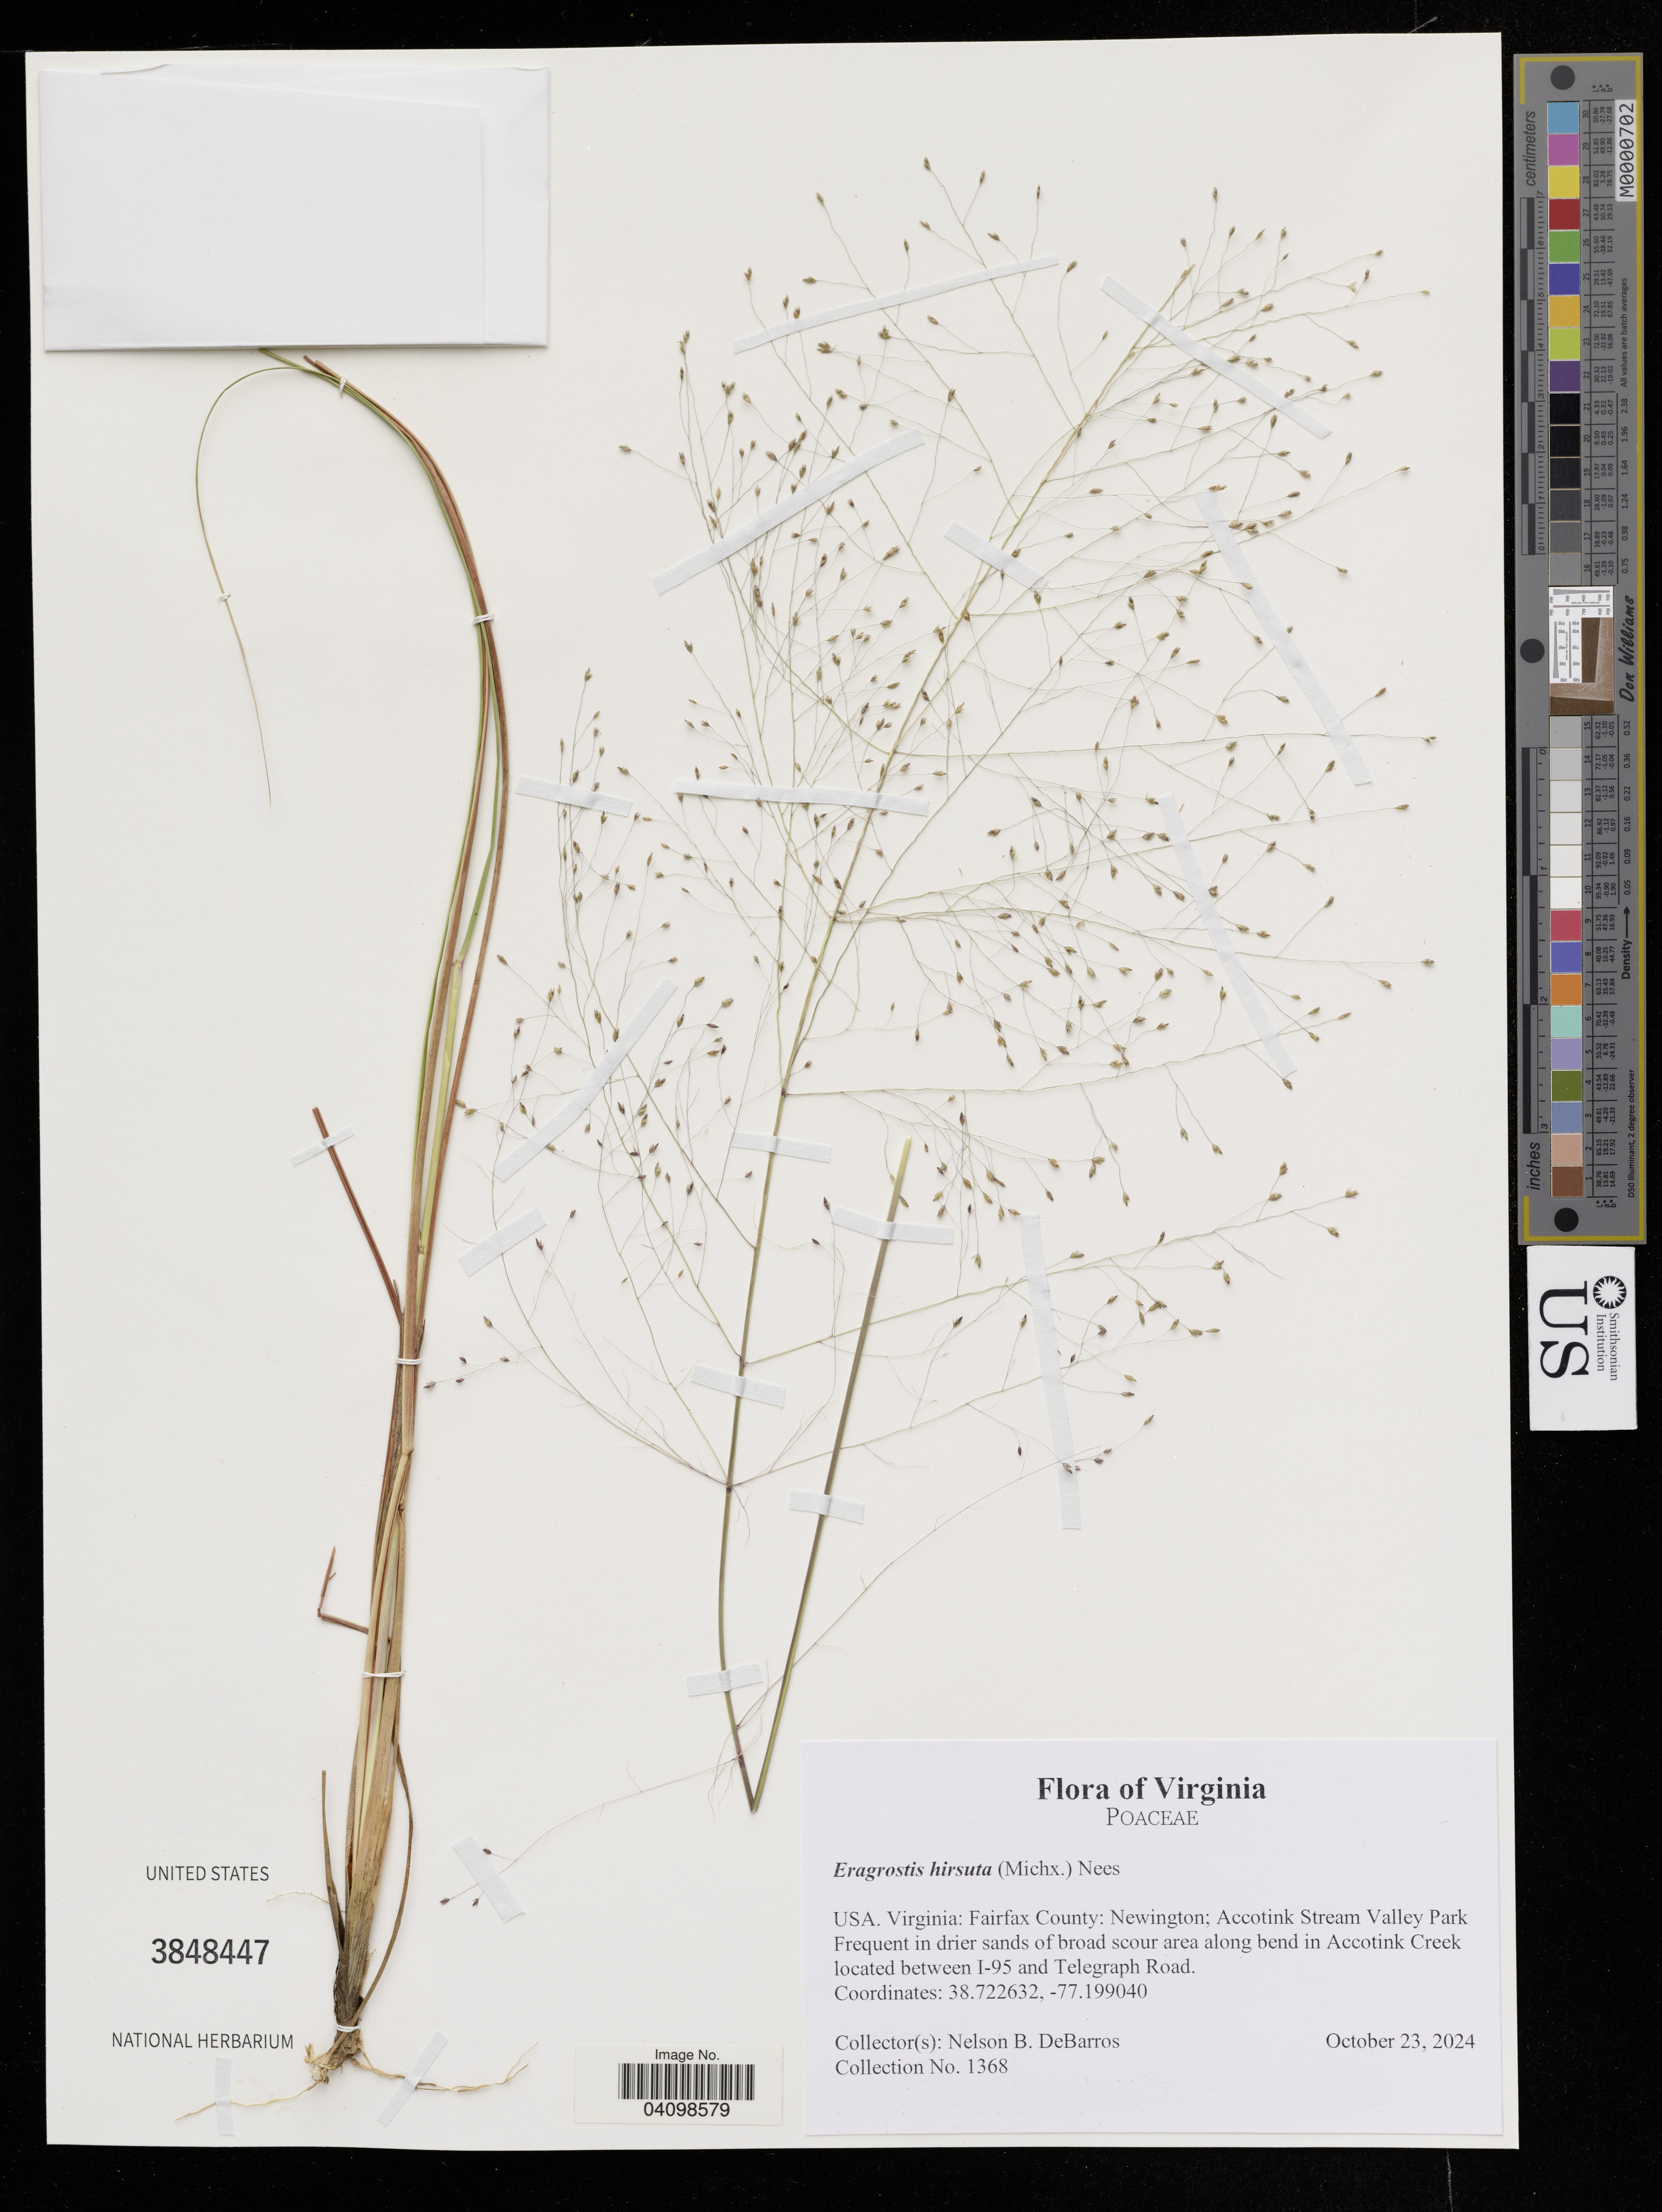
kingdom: Plantae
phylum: Tracheophyta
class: Liliopsida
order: Poales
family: Poaceae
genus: Eragrostis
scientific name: Eragrostis hirsuta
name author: (Michx.) Nees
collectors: N. DeBarros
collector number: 1368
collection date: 2024-10-23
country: United States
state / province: Virginia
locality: Fairfax County: Newington; Accotink Stream Valley Park Frequent in drier sands of broad scour area along bend in Accotink Creek located between I-95 and Telegraph Road.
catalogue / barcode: US 3848447